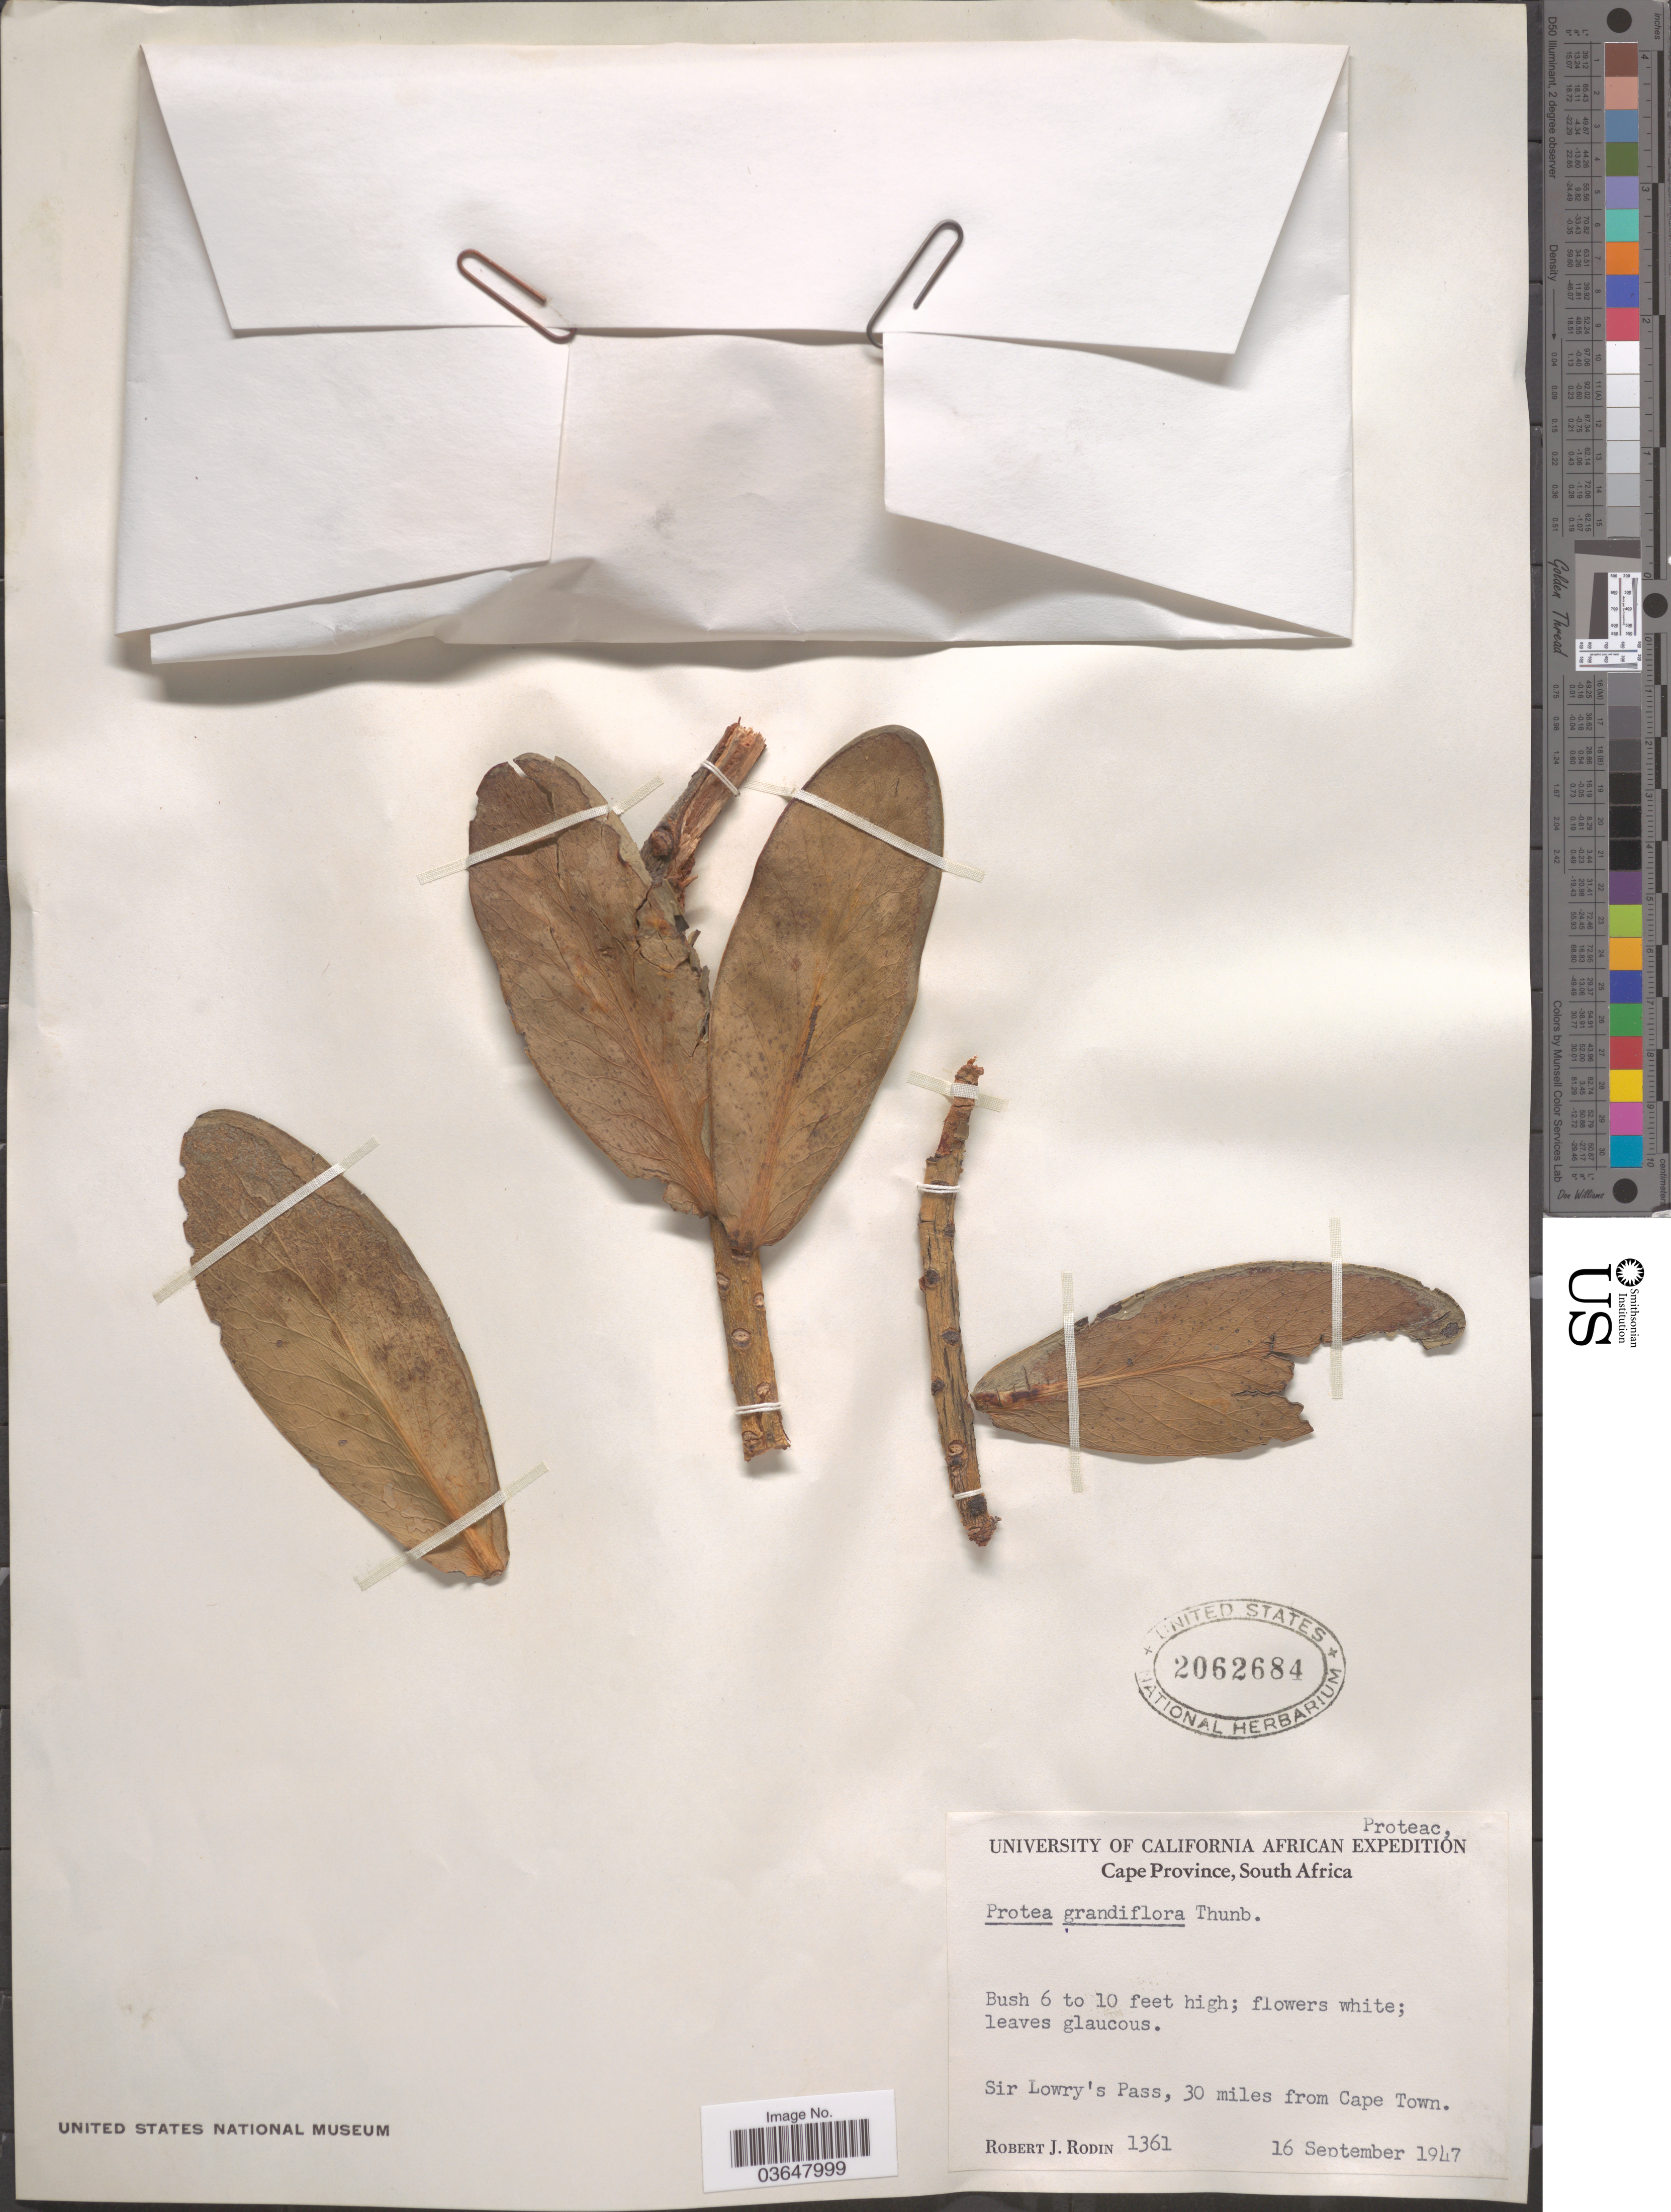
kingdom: Plantae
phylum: Tracheophyta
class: Magnoliopsida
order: Proteales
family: Proteaceae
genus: Protea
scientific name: Protea grandiflora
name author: Kuntze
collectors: R. J. Rodin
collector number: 1361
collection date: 1947-09-16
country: South Africa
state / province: Western Cape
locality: Sir Lowry's Pass, 30 miles from Cape Town.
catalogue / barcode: US 2062684